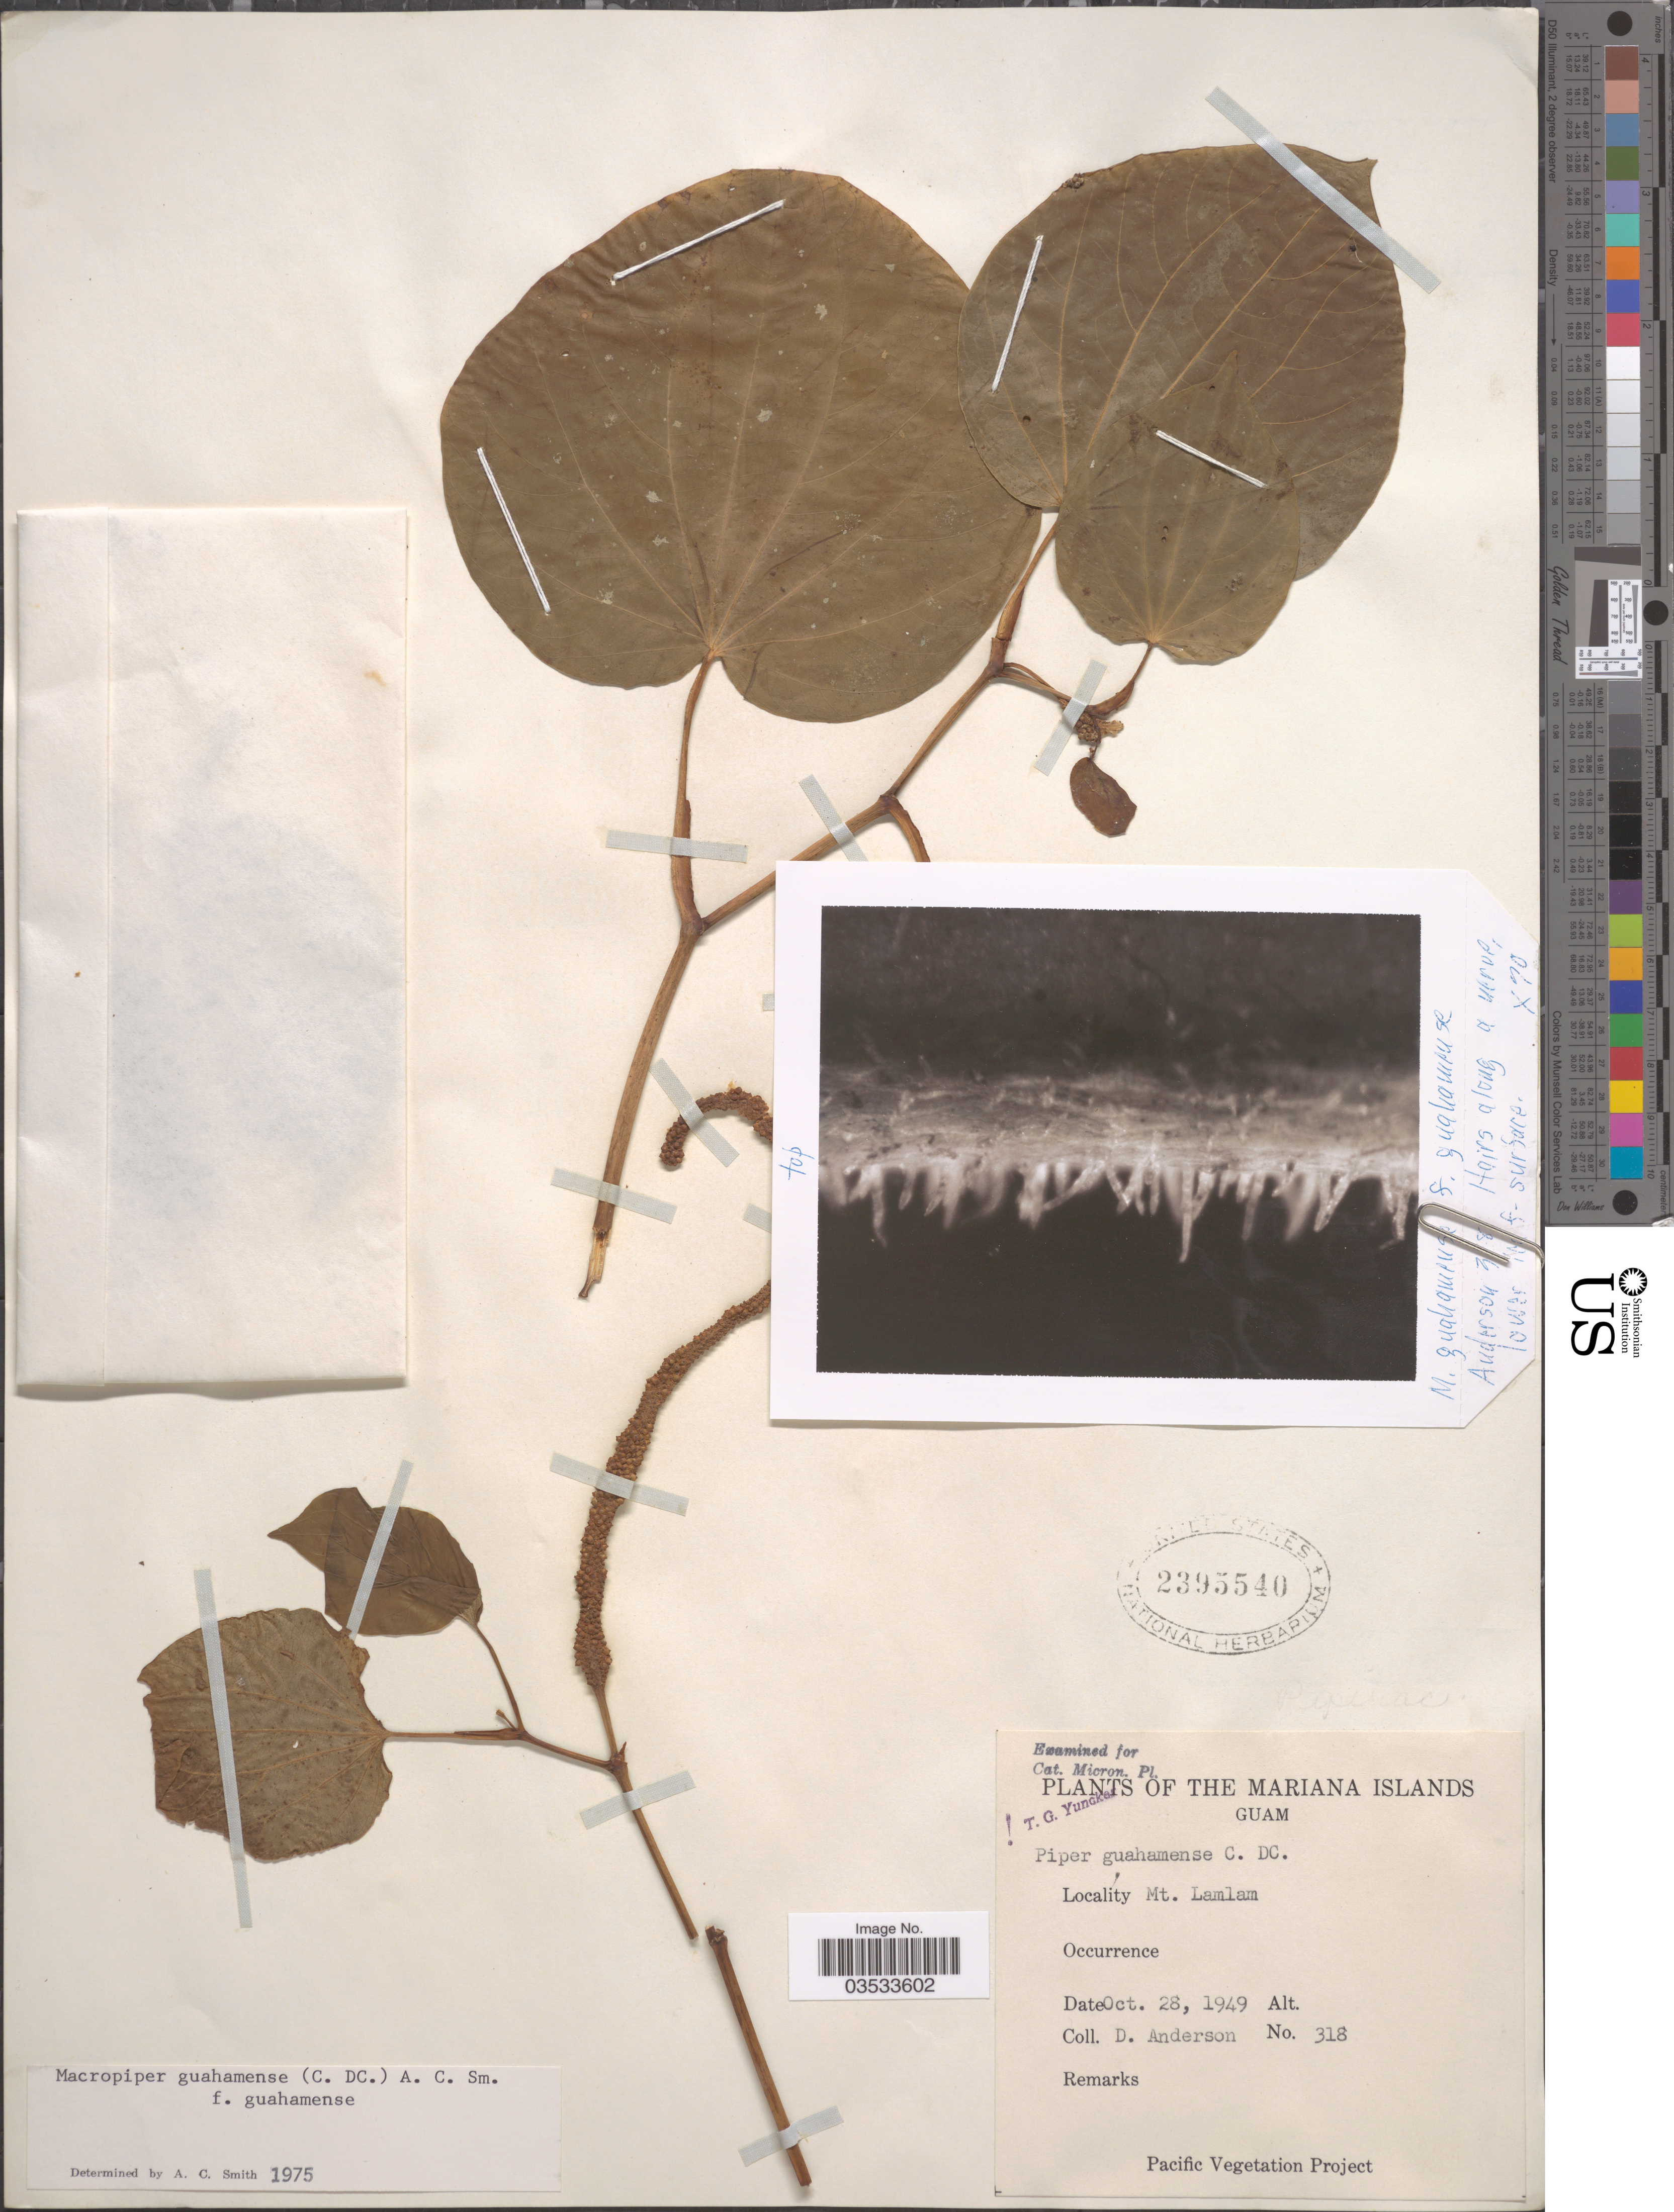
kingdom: Plantae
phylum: Tracheophyta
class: Magnoliopsida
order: Piperales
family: Piperaceae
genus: Piper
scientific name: Piper guahamense f. guahamense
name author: C. DC.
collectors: D. Anderson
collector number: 318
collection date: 1949-10-28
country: Guam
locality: The Mariana Islands. Mt. Lamlam.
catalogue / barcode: US 2395540